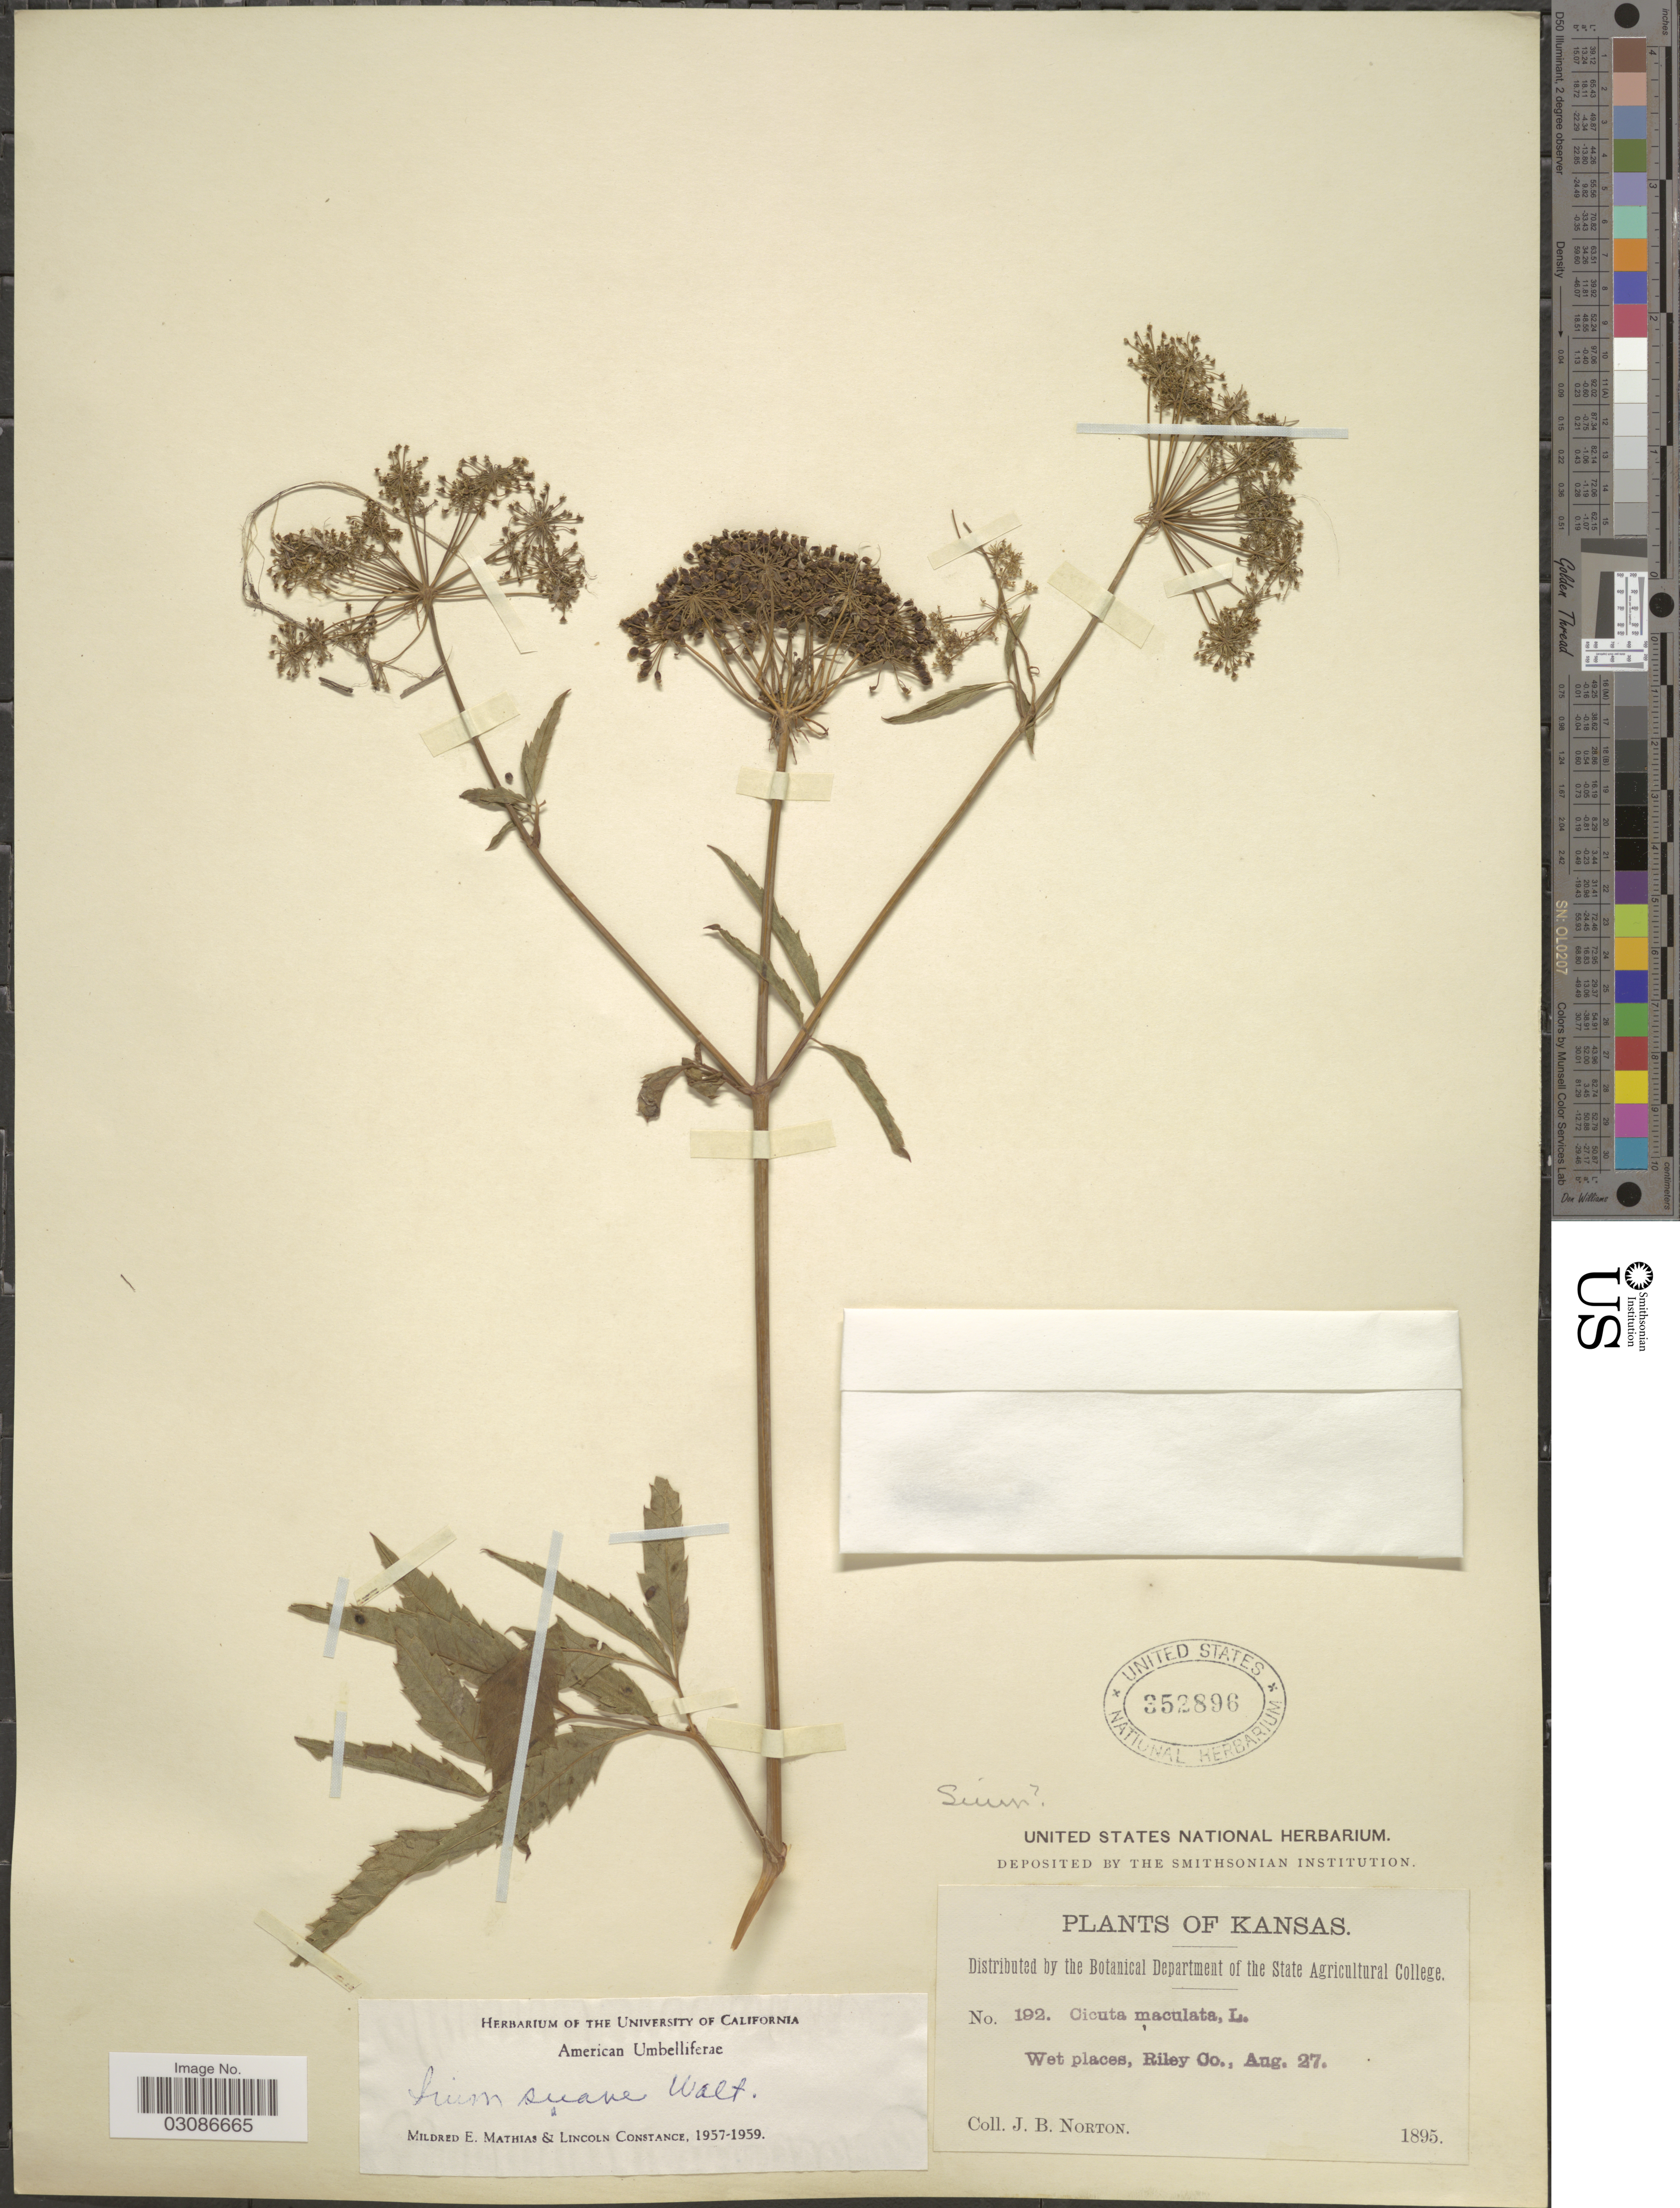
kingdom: Plantae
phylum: Tracheophyta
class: Magnoliopsida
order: Apiales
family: Apiaceae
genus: Sium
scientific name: Sium suave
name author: Walter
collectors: J. B. Norton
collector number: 192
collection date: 1895-08-27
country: United States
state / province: Kansas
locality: Wet places, Riley Co.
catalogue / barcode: US 352896